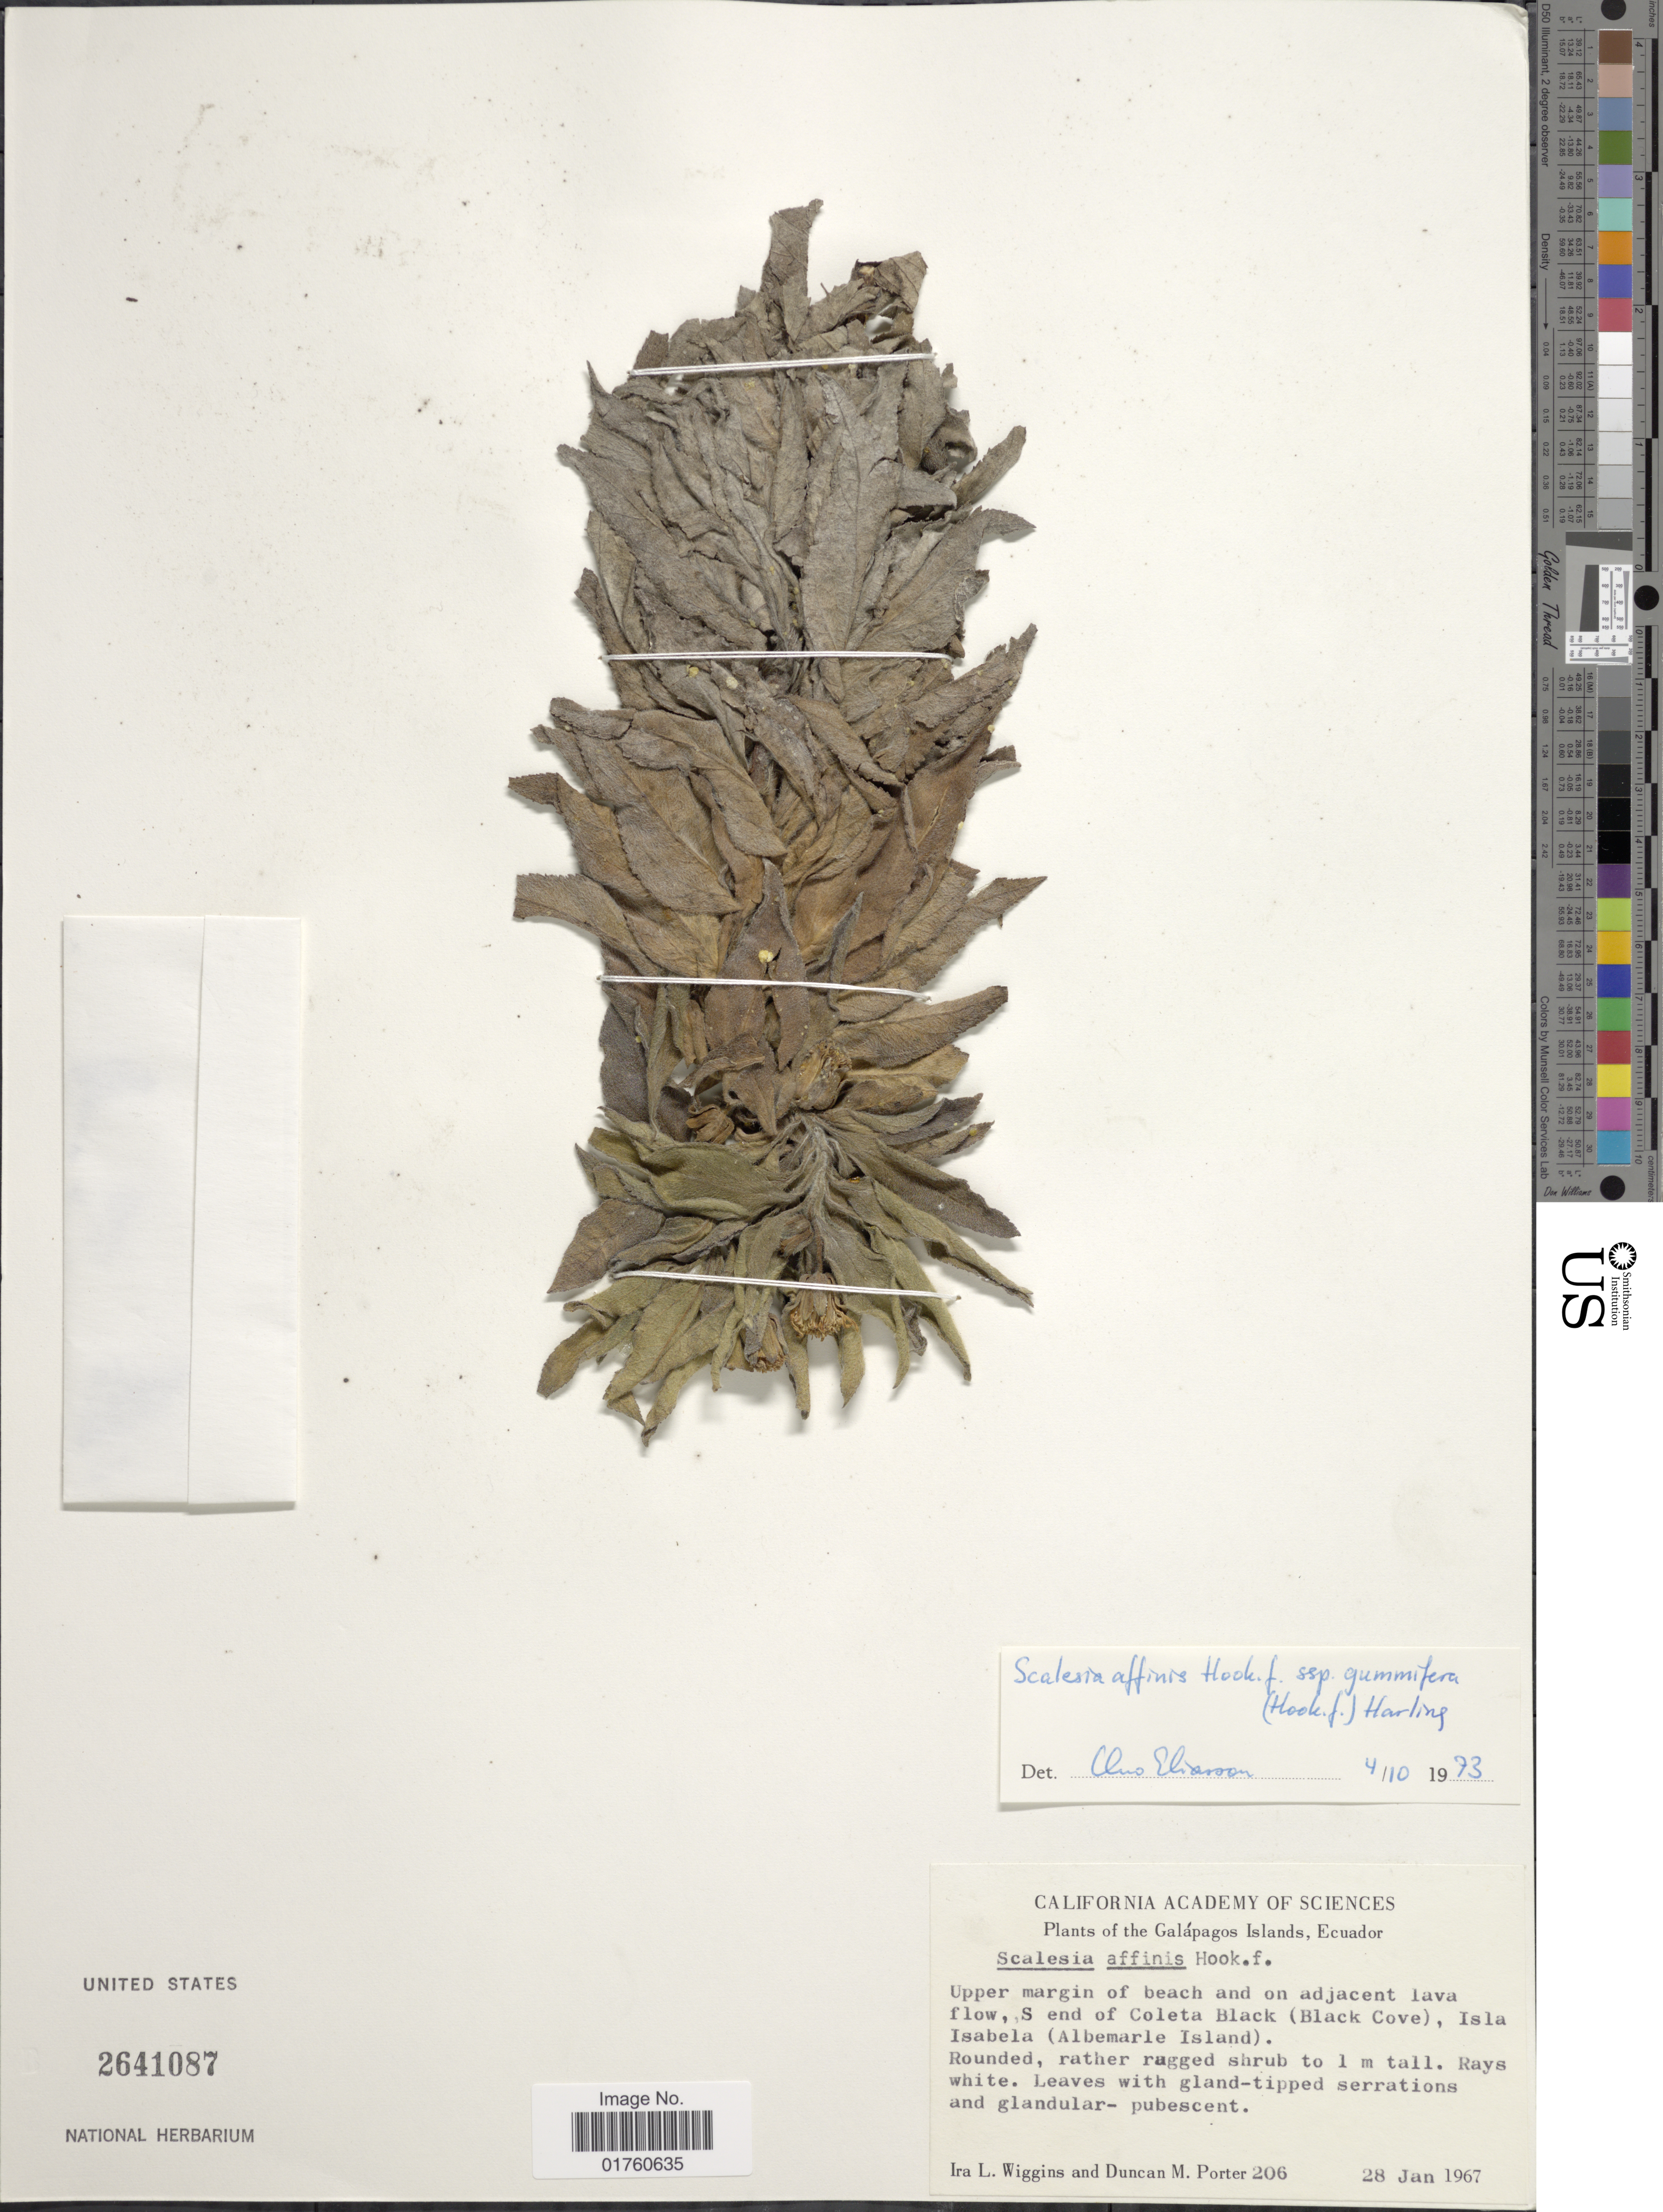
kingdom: Plantae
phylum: Tracheophyta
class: Magnoliopsida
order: Asterales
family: Asteraceae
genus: Scalesia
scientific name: Scalesia affinis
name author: Hook. f.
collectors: I. L. Wiggins & D. Porter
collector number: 206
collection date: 1967-01-28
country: Ecuador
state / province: Colón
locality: Galápagos Islands, Upper margin of beach and on adjacent lava flow, S end of Coleta Black (Black Cove), Isla Isabela (Albemarle Island)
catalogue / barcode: US 2641087